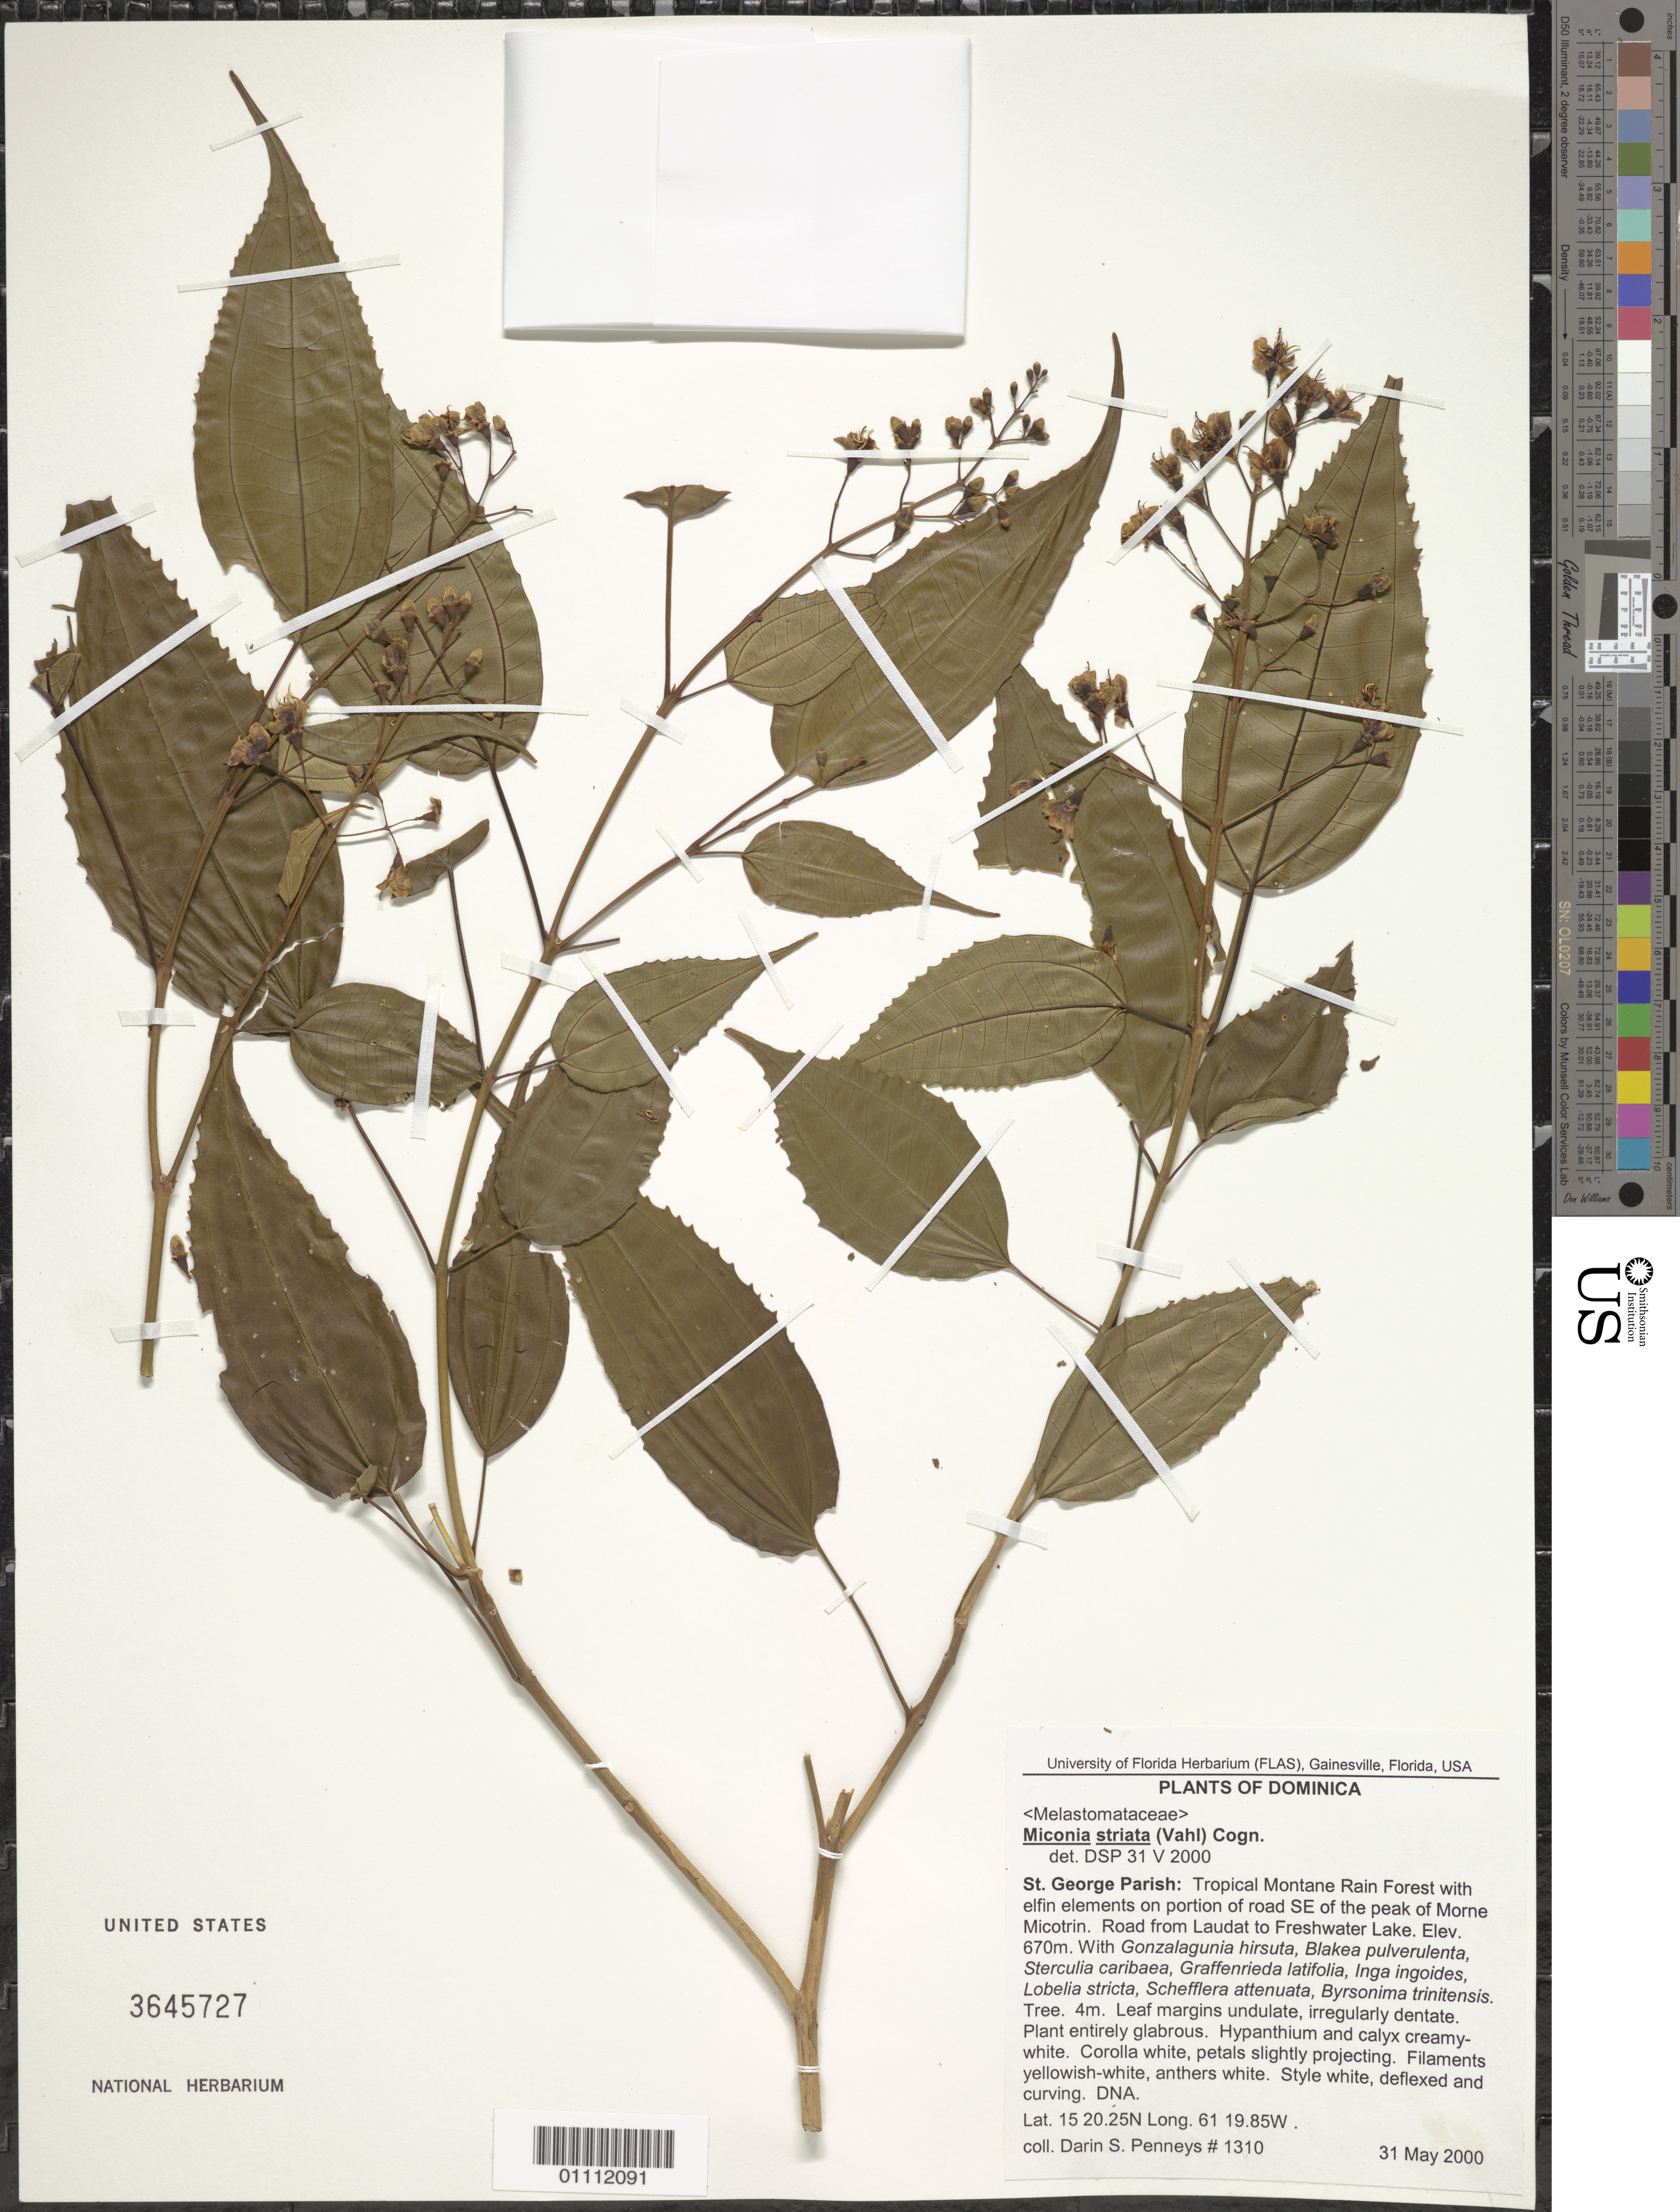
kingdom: Plantae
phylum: Tracheophyta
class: Magnoliopsida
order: Myrtales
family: Melastomataceae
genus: Miconia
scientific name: Miconia striata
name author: (Vahl) Cogn.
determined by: Pennys, D. S.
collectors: D. S. Penneys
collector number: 1310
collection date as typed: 31 May 2000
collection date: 2000-05-31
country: Dominica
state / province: St. George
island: Dominica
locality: Morne Micotrin, road SE of peak; road from Laudat to Freshwater Lake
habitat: Tropical montane rain forest with elfin elements. With Gonzalagunia hirsuta, Blakea pulverulenta, Sterculia caribaea, Graffenrieda latifolia, Inga ingoides, Lobelia stricta, Schefflera attenuata, Byrsonima trinitensis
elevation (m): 670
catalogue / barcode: US 3645727